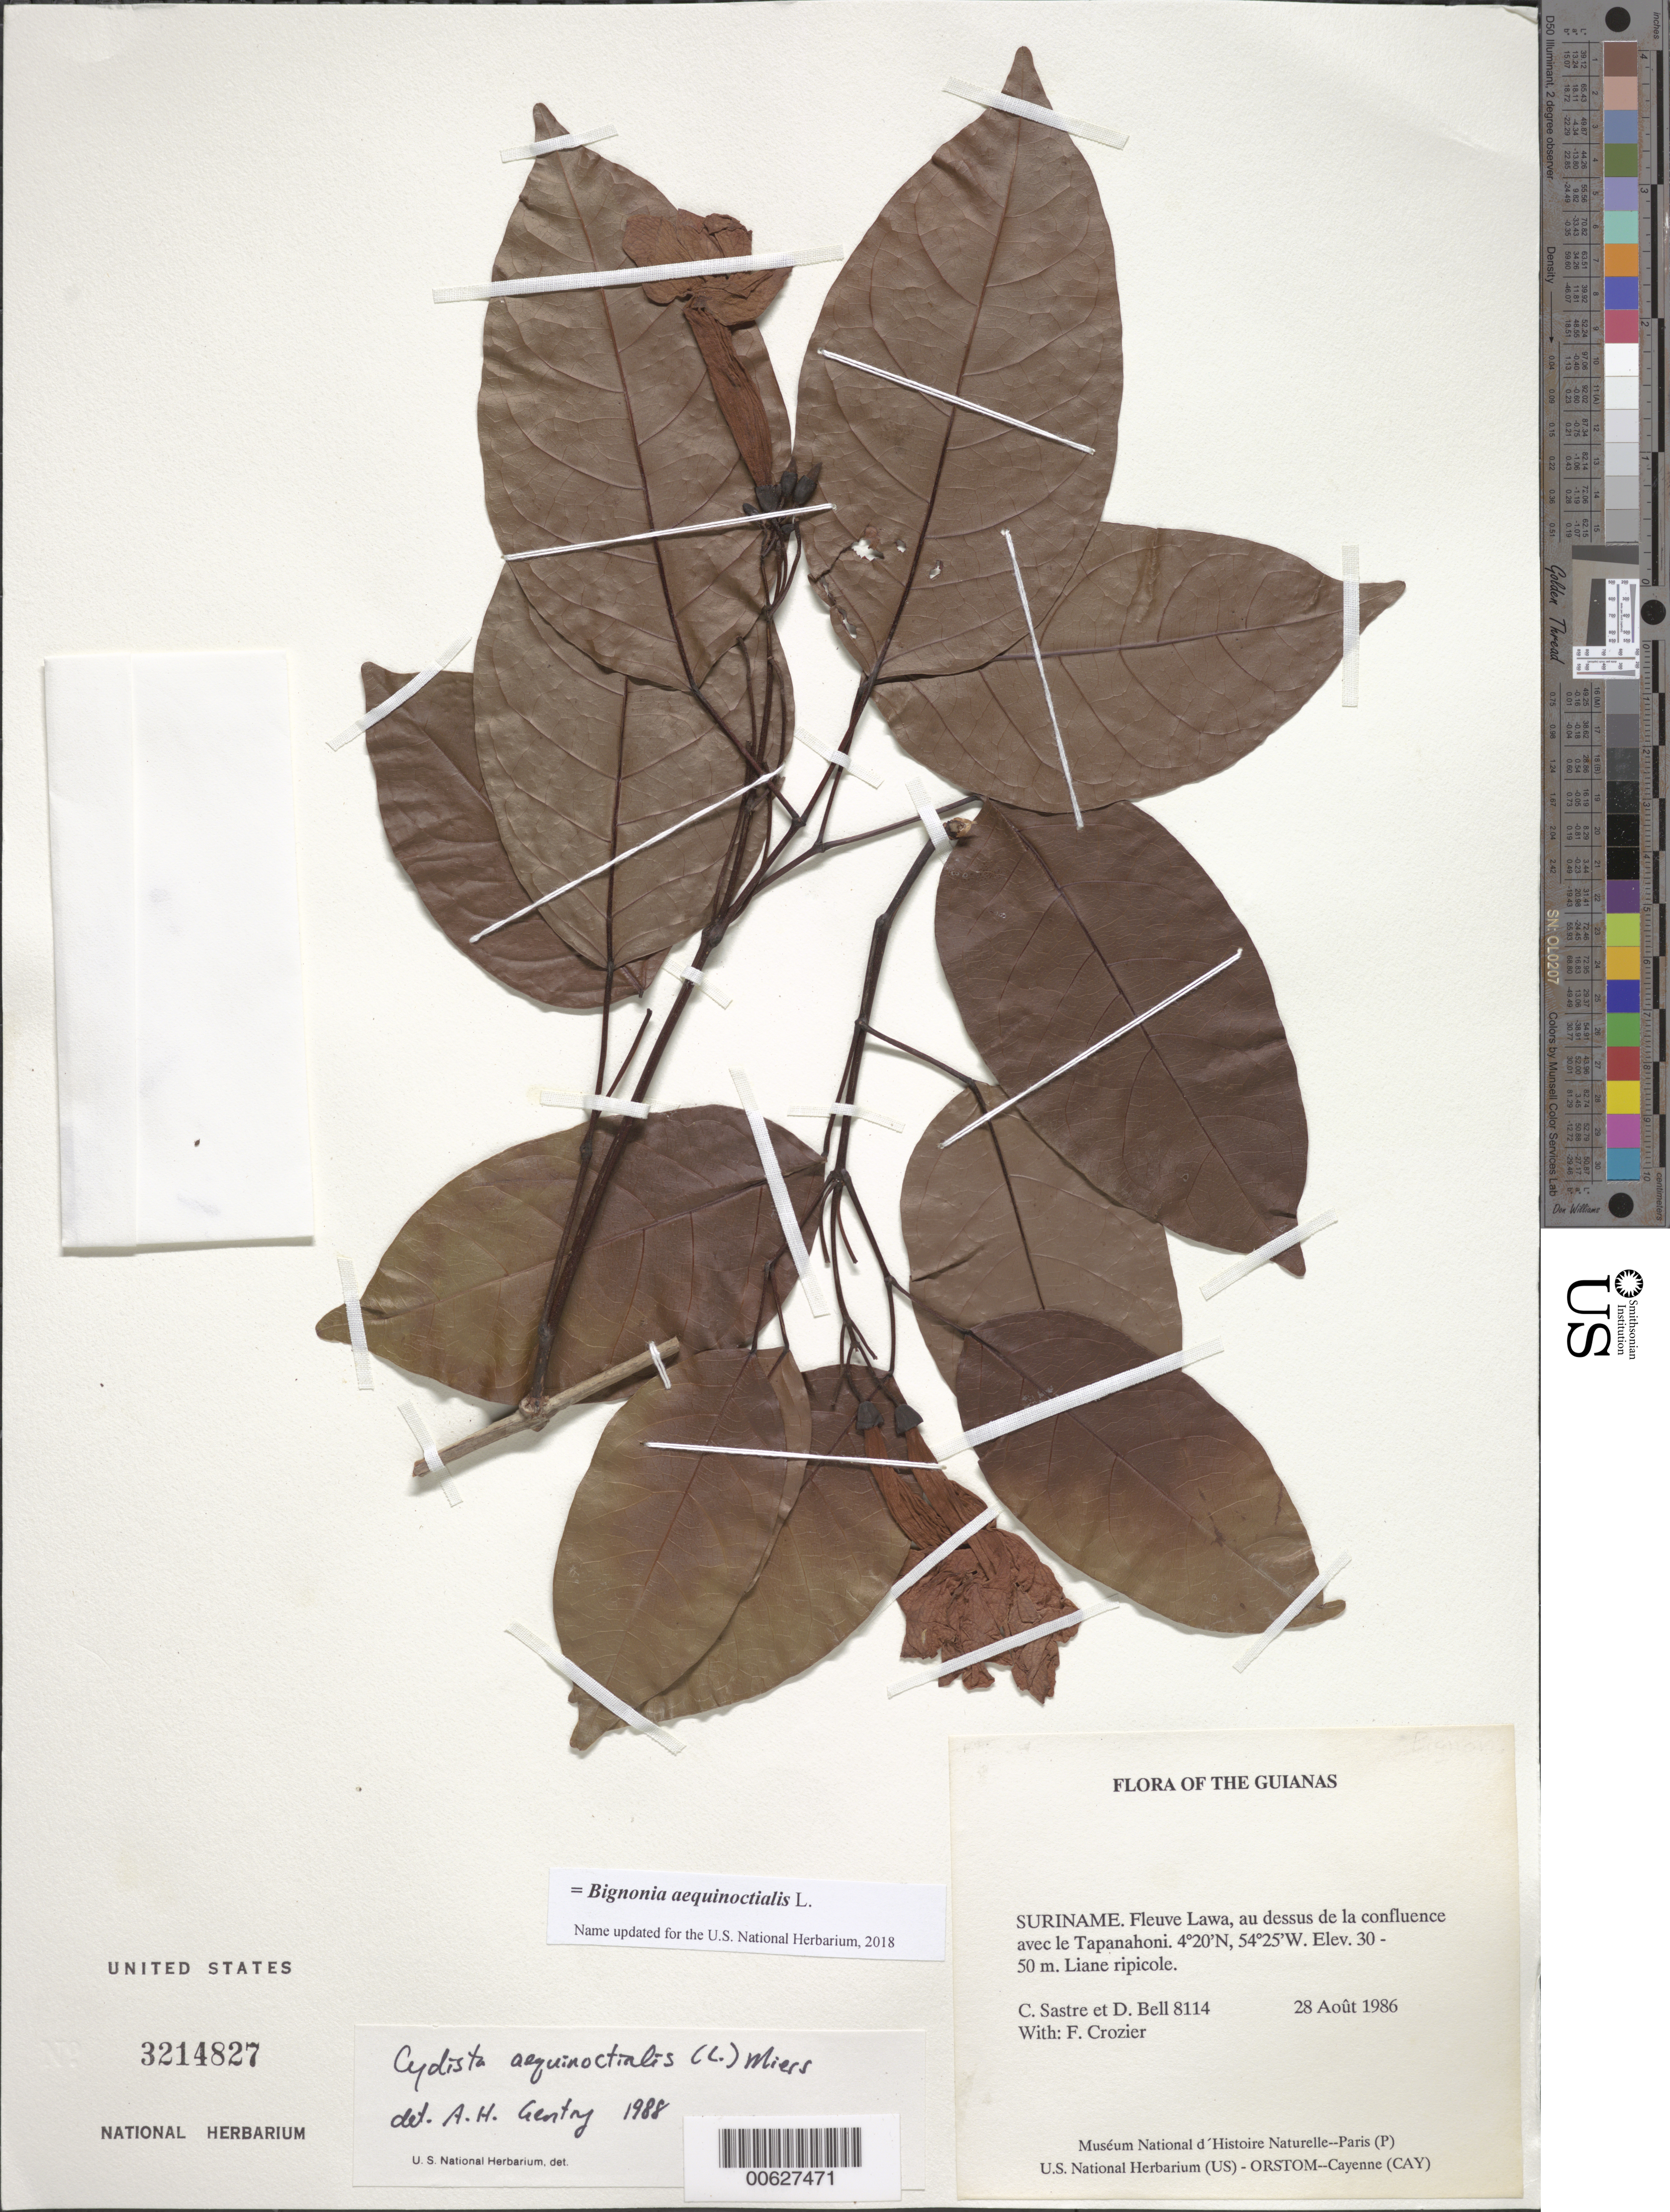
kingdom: Plantae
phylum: Tracheophyta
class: Magnoliopsida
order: Lamiales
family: Bignoniaceae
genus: Bignonia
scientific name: Bignonia aequinoctialis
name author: L.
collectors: C. H. L. Sastre, D. A. Bell & F. Crozier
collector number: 8114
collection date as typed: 28 August 1986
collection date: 1986-08-28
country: Suriname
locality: Fleuve Lawa, au dessus de la confluence avec le Tapanahoni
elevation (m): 30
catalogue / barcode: US 3214827